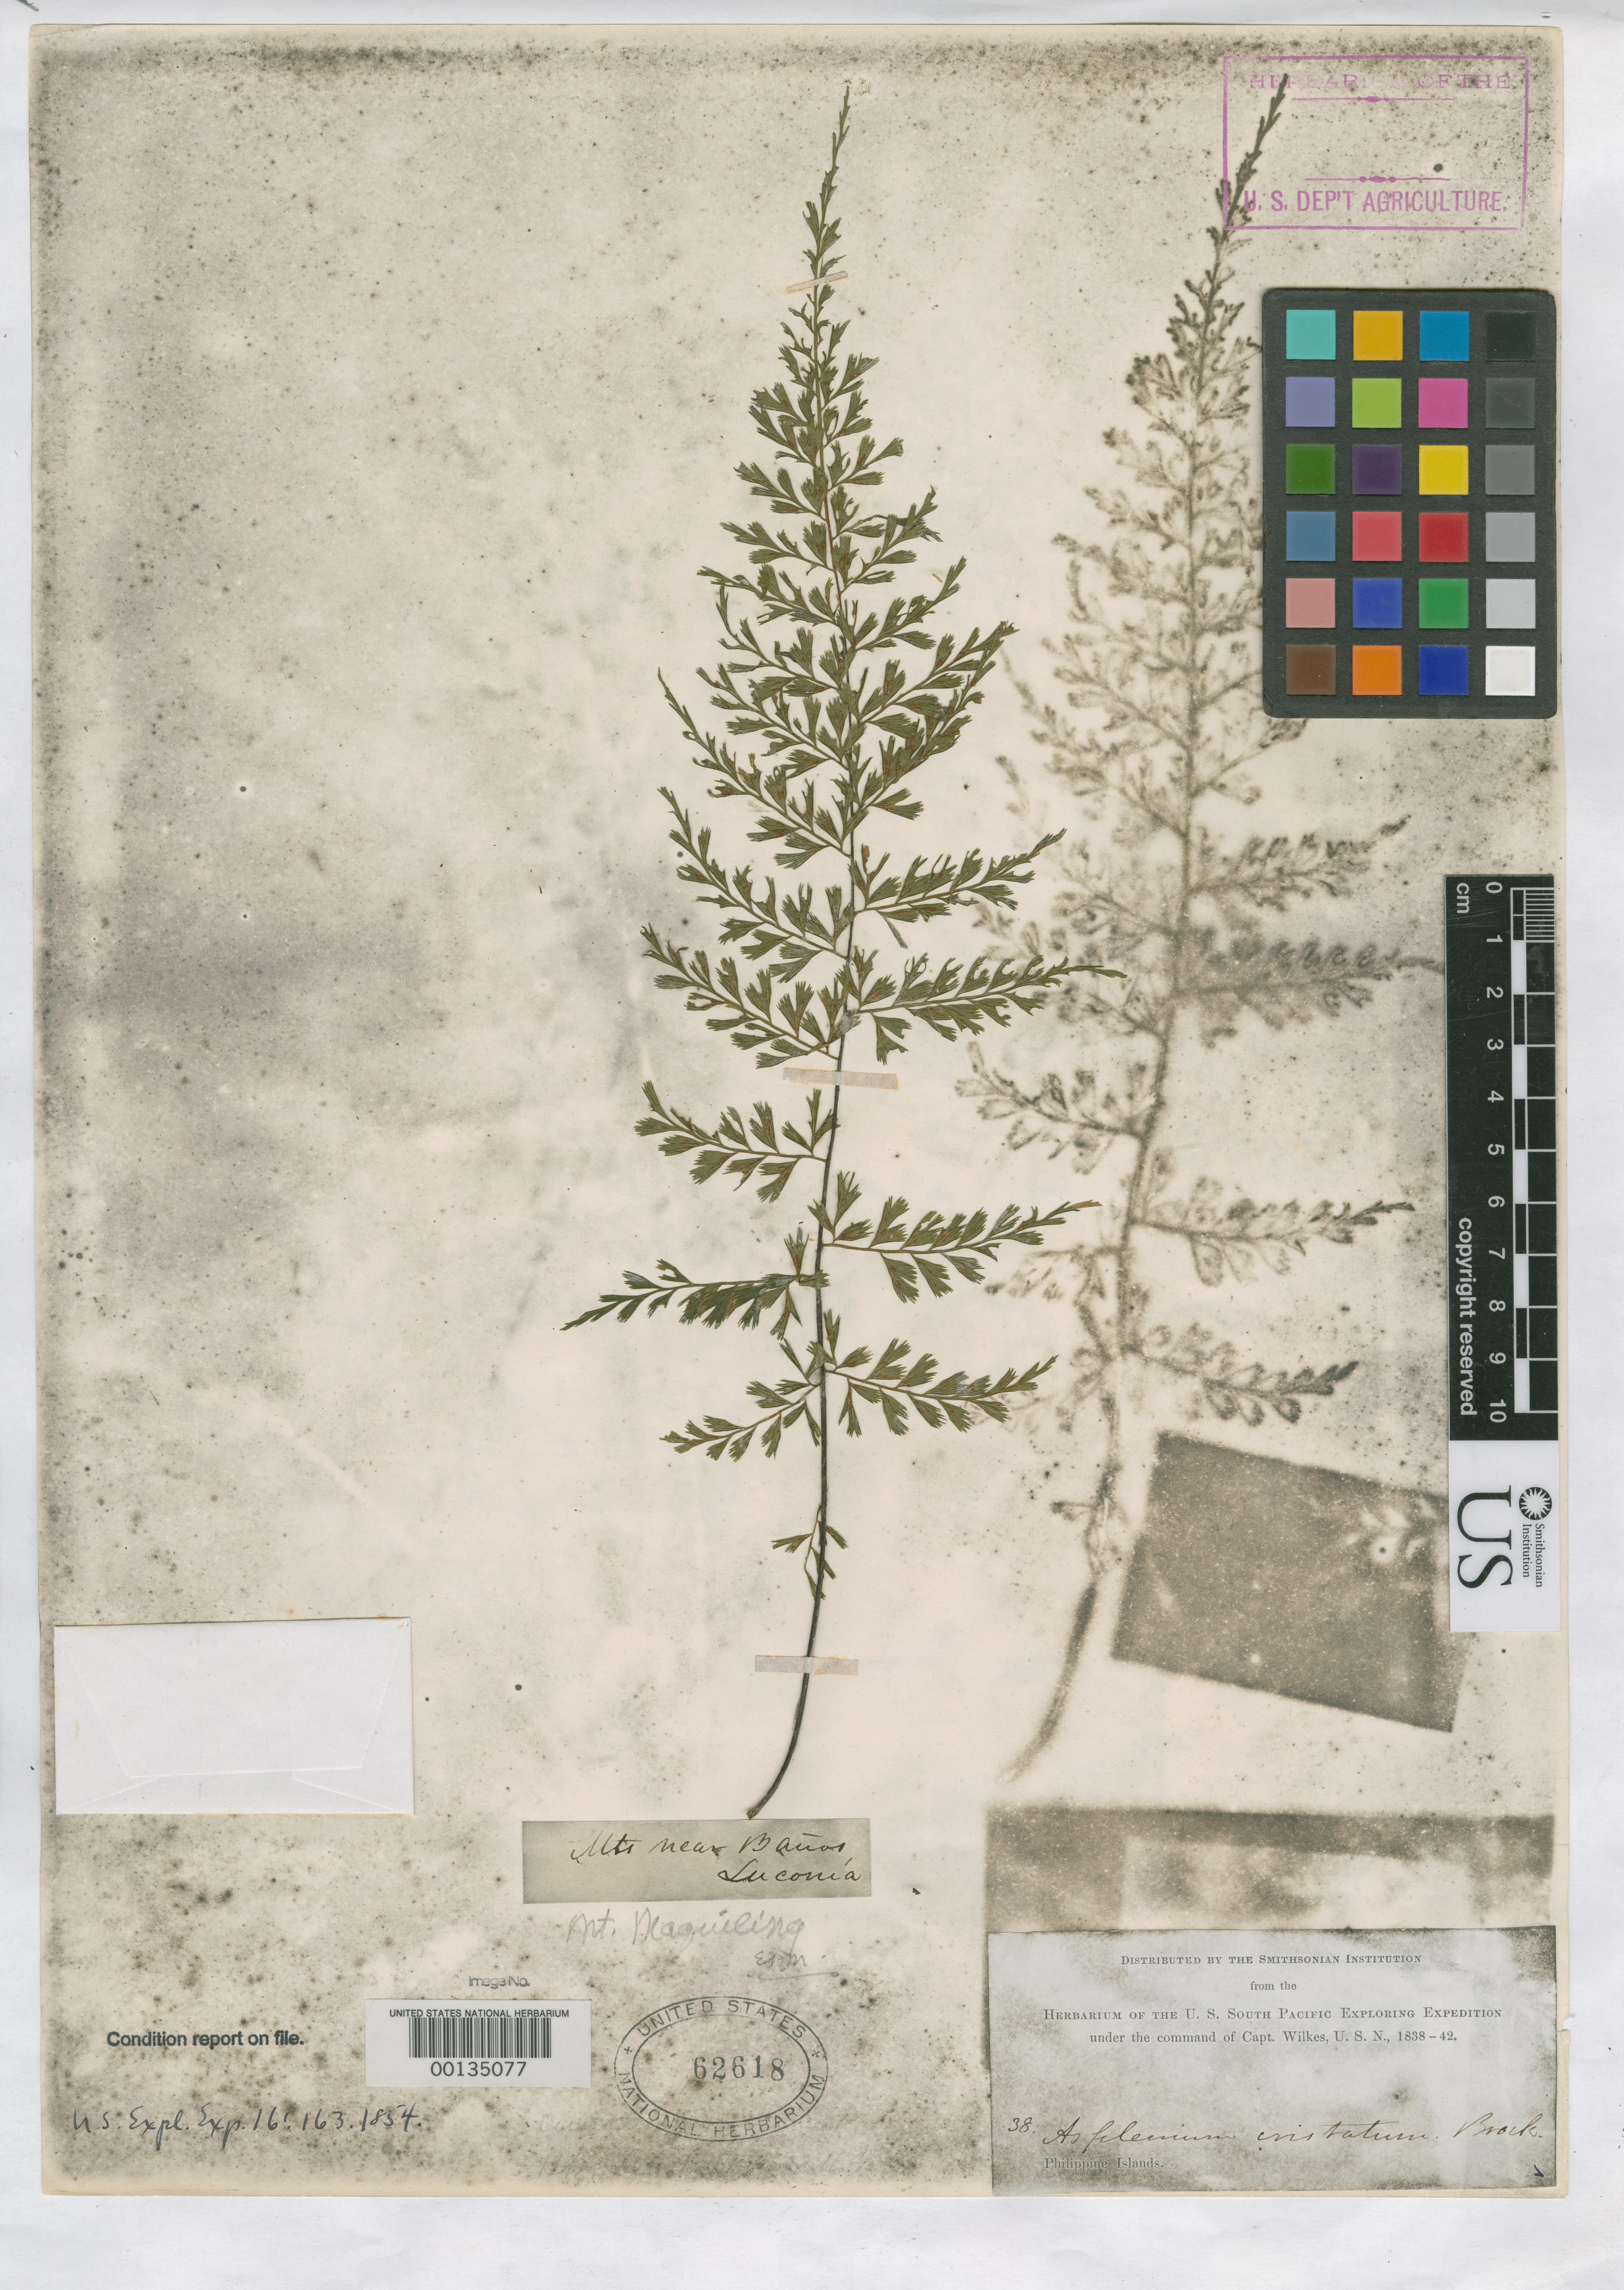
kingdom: Plantae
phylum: Tracheophyta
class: Polypodiopsida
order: Polypodiales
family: Aspleniaceae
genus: Asplenium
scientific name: Asplenium cristatum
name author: Brack. in Wilkes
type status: Holotype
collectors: Wilkes Explor. Exped.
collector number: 38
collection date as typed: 1838 to -- --- 1842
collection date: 1838/1842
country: Philippines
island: Luzon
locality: Mountains near Banos.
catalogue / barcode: US 62618